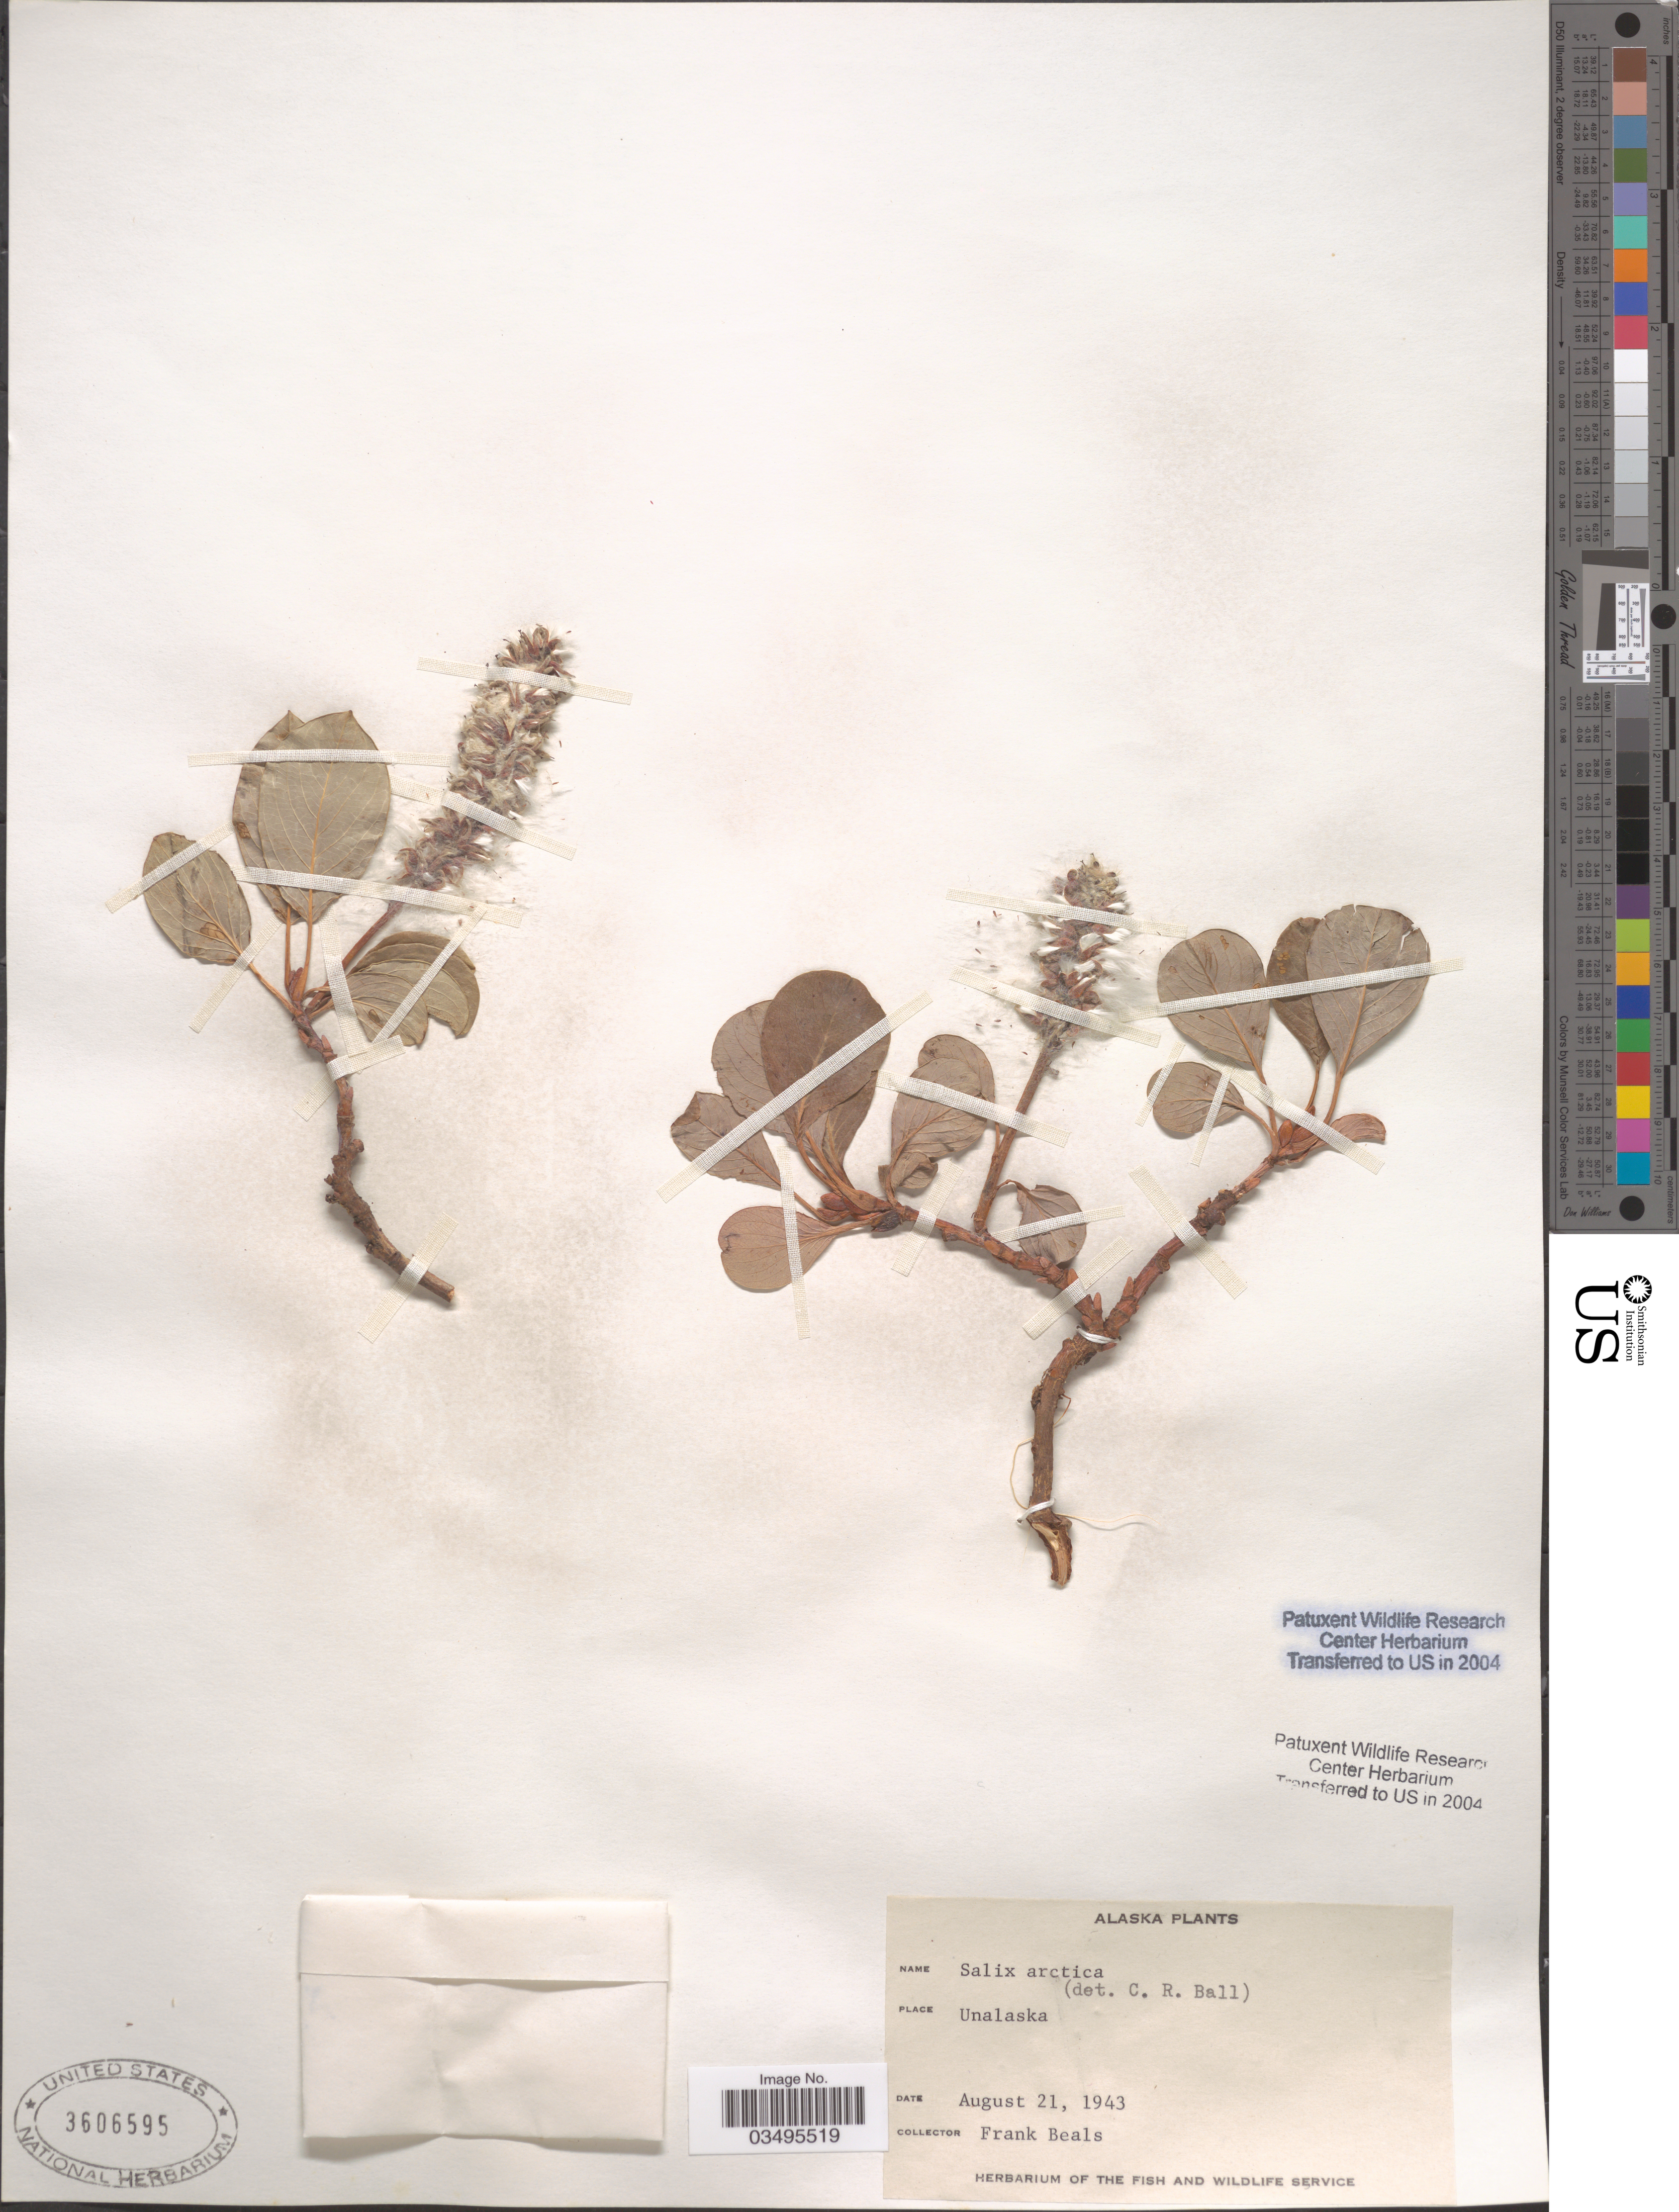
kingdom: Plantae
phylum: Tracheophyta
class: Magnoliopsida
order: Malpighiales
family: Salicaceae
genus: Salix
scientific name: Salix arctica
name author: Pall.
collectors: F. Beals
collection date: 1943-08-21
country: United States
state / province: Alaska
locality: Unalaska.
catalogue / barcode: US 3606595